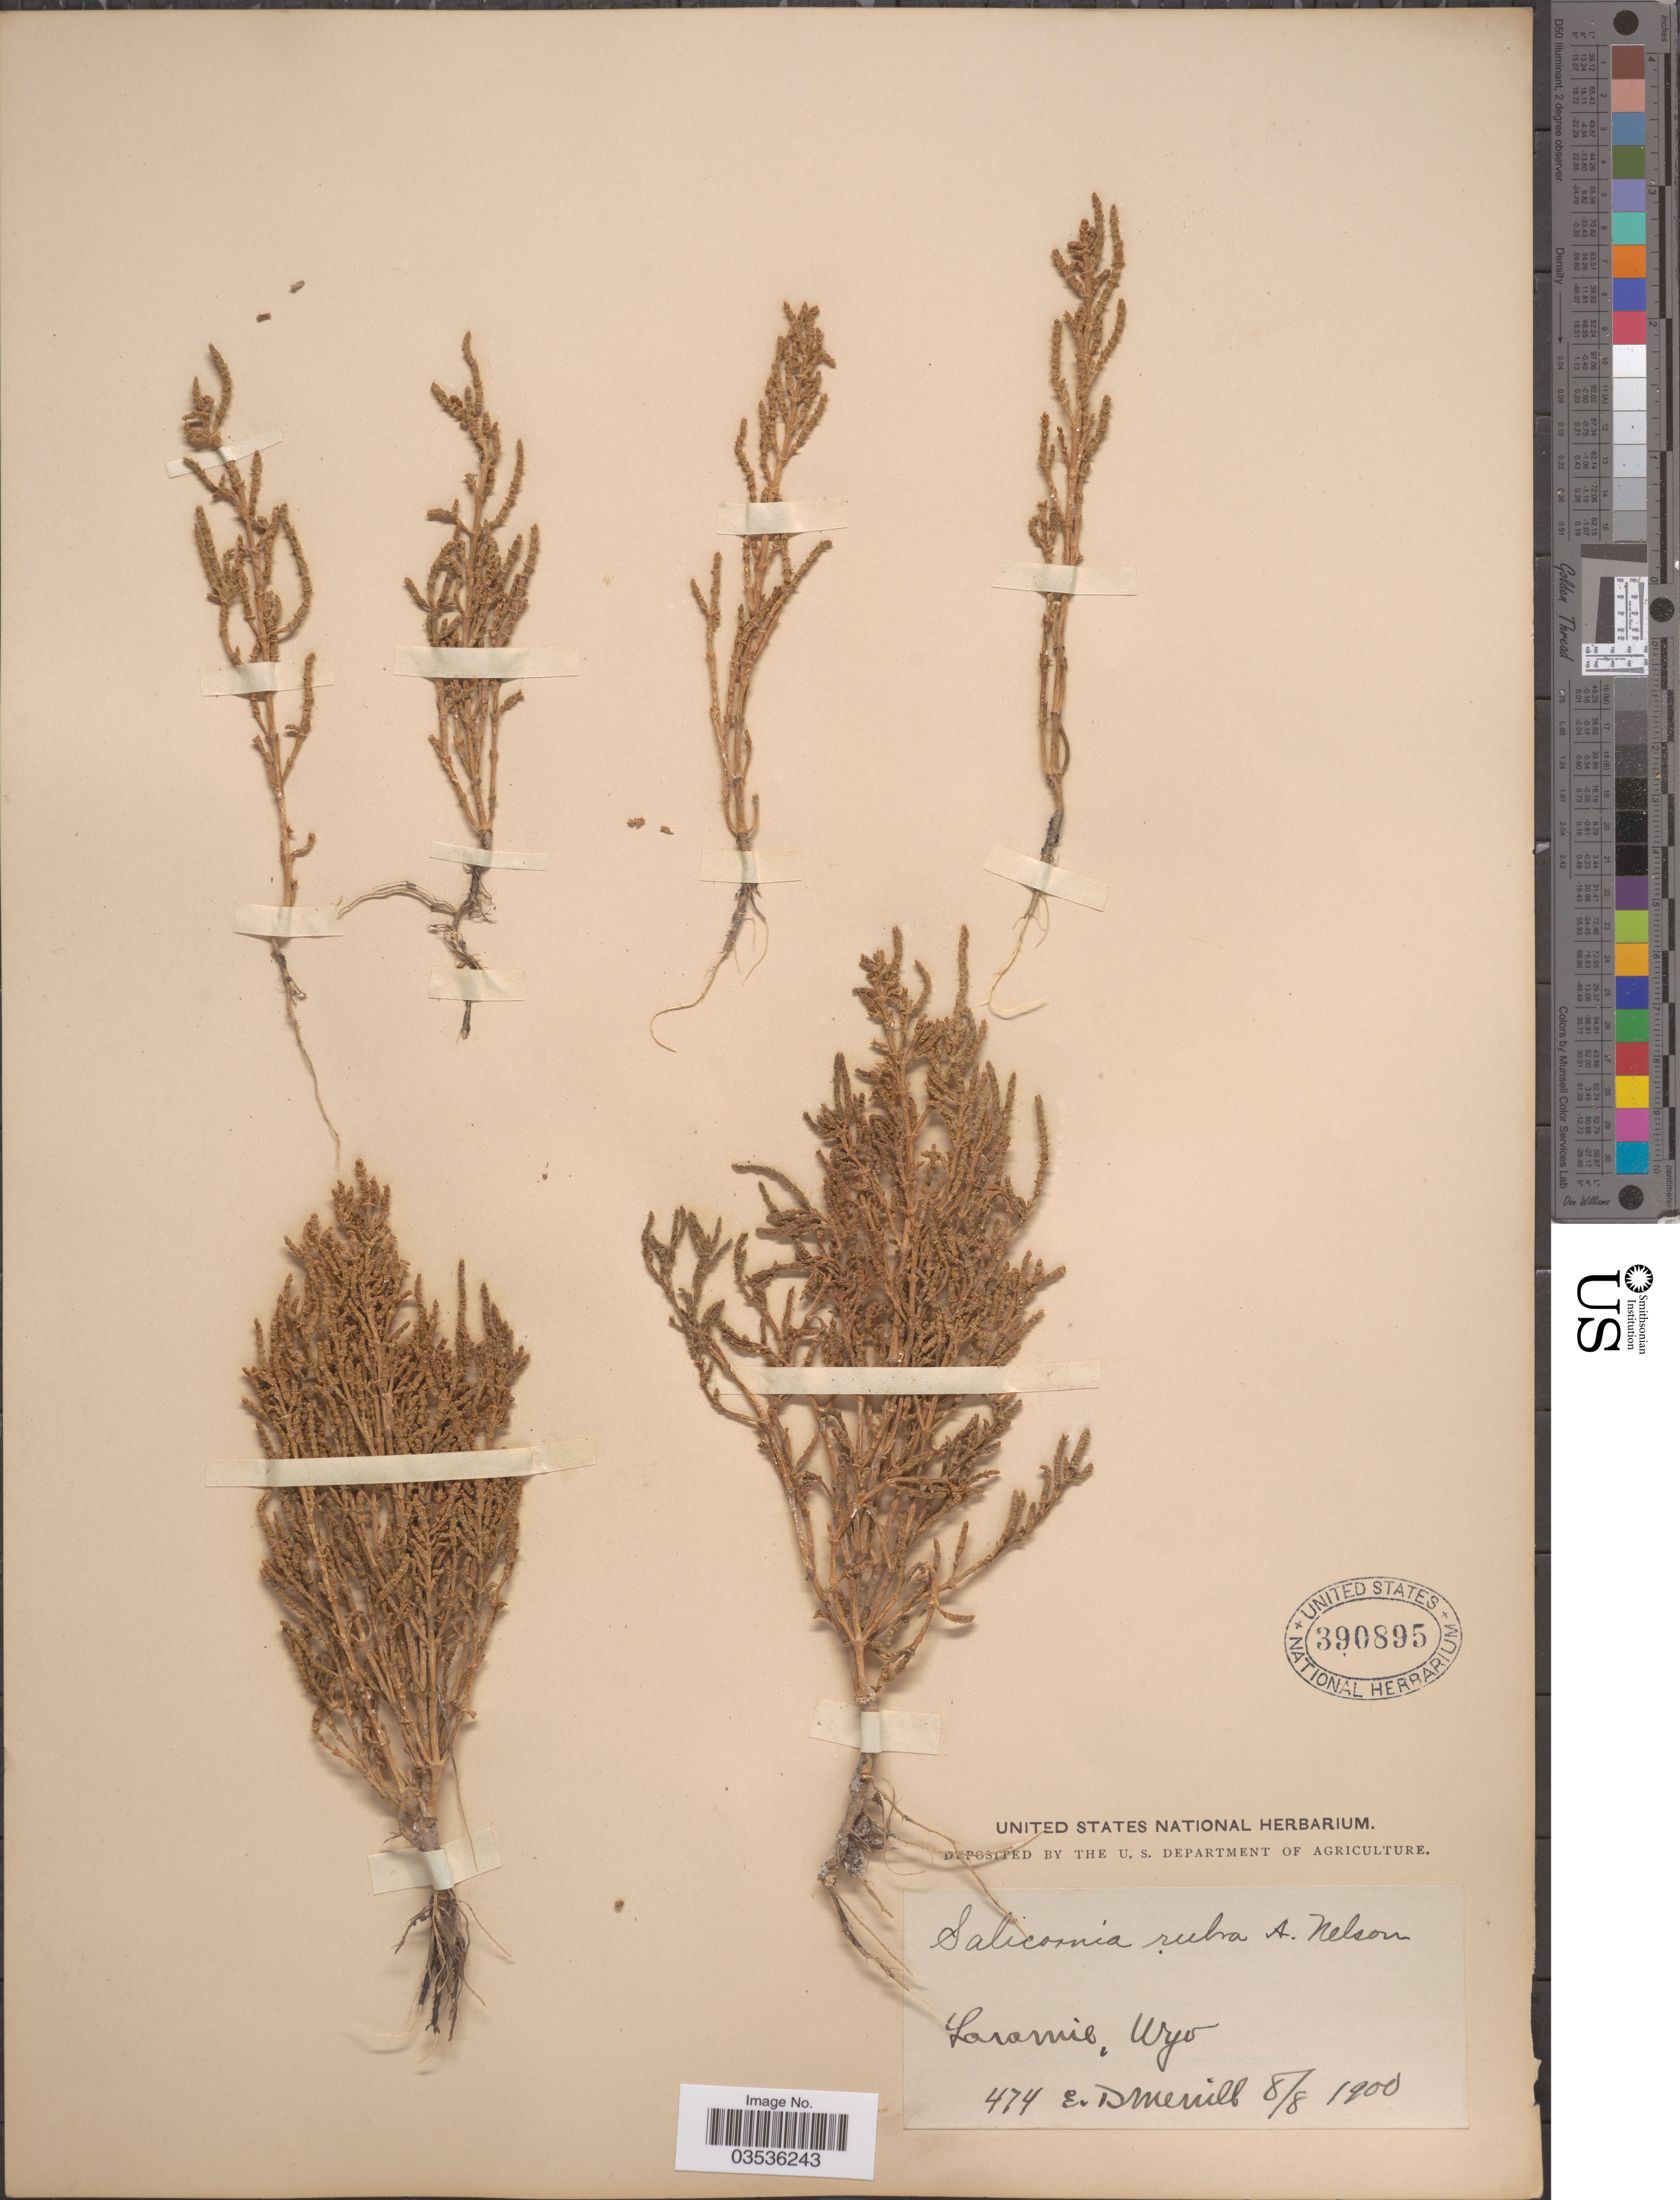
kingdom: Plantae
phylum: Tracheophyta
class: Magnoliopsida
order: Caryophyllales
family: Amaranthaceae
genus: Salicornia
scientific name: Salicornia rubra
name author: A. Nelson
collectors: E. D. Merrill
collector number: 474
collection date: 1900-08-08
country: United States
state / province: Wyoming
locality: Laramie.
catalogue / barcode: US 390895